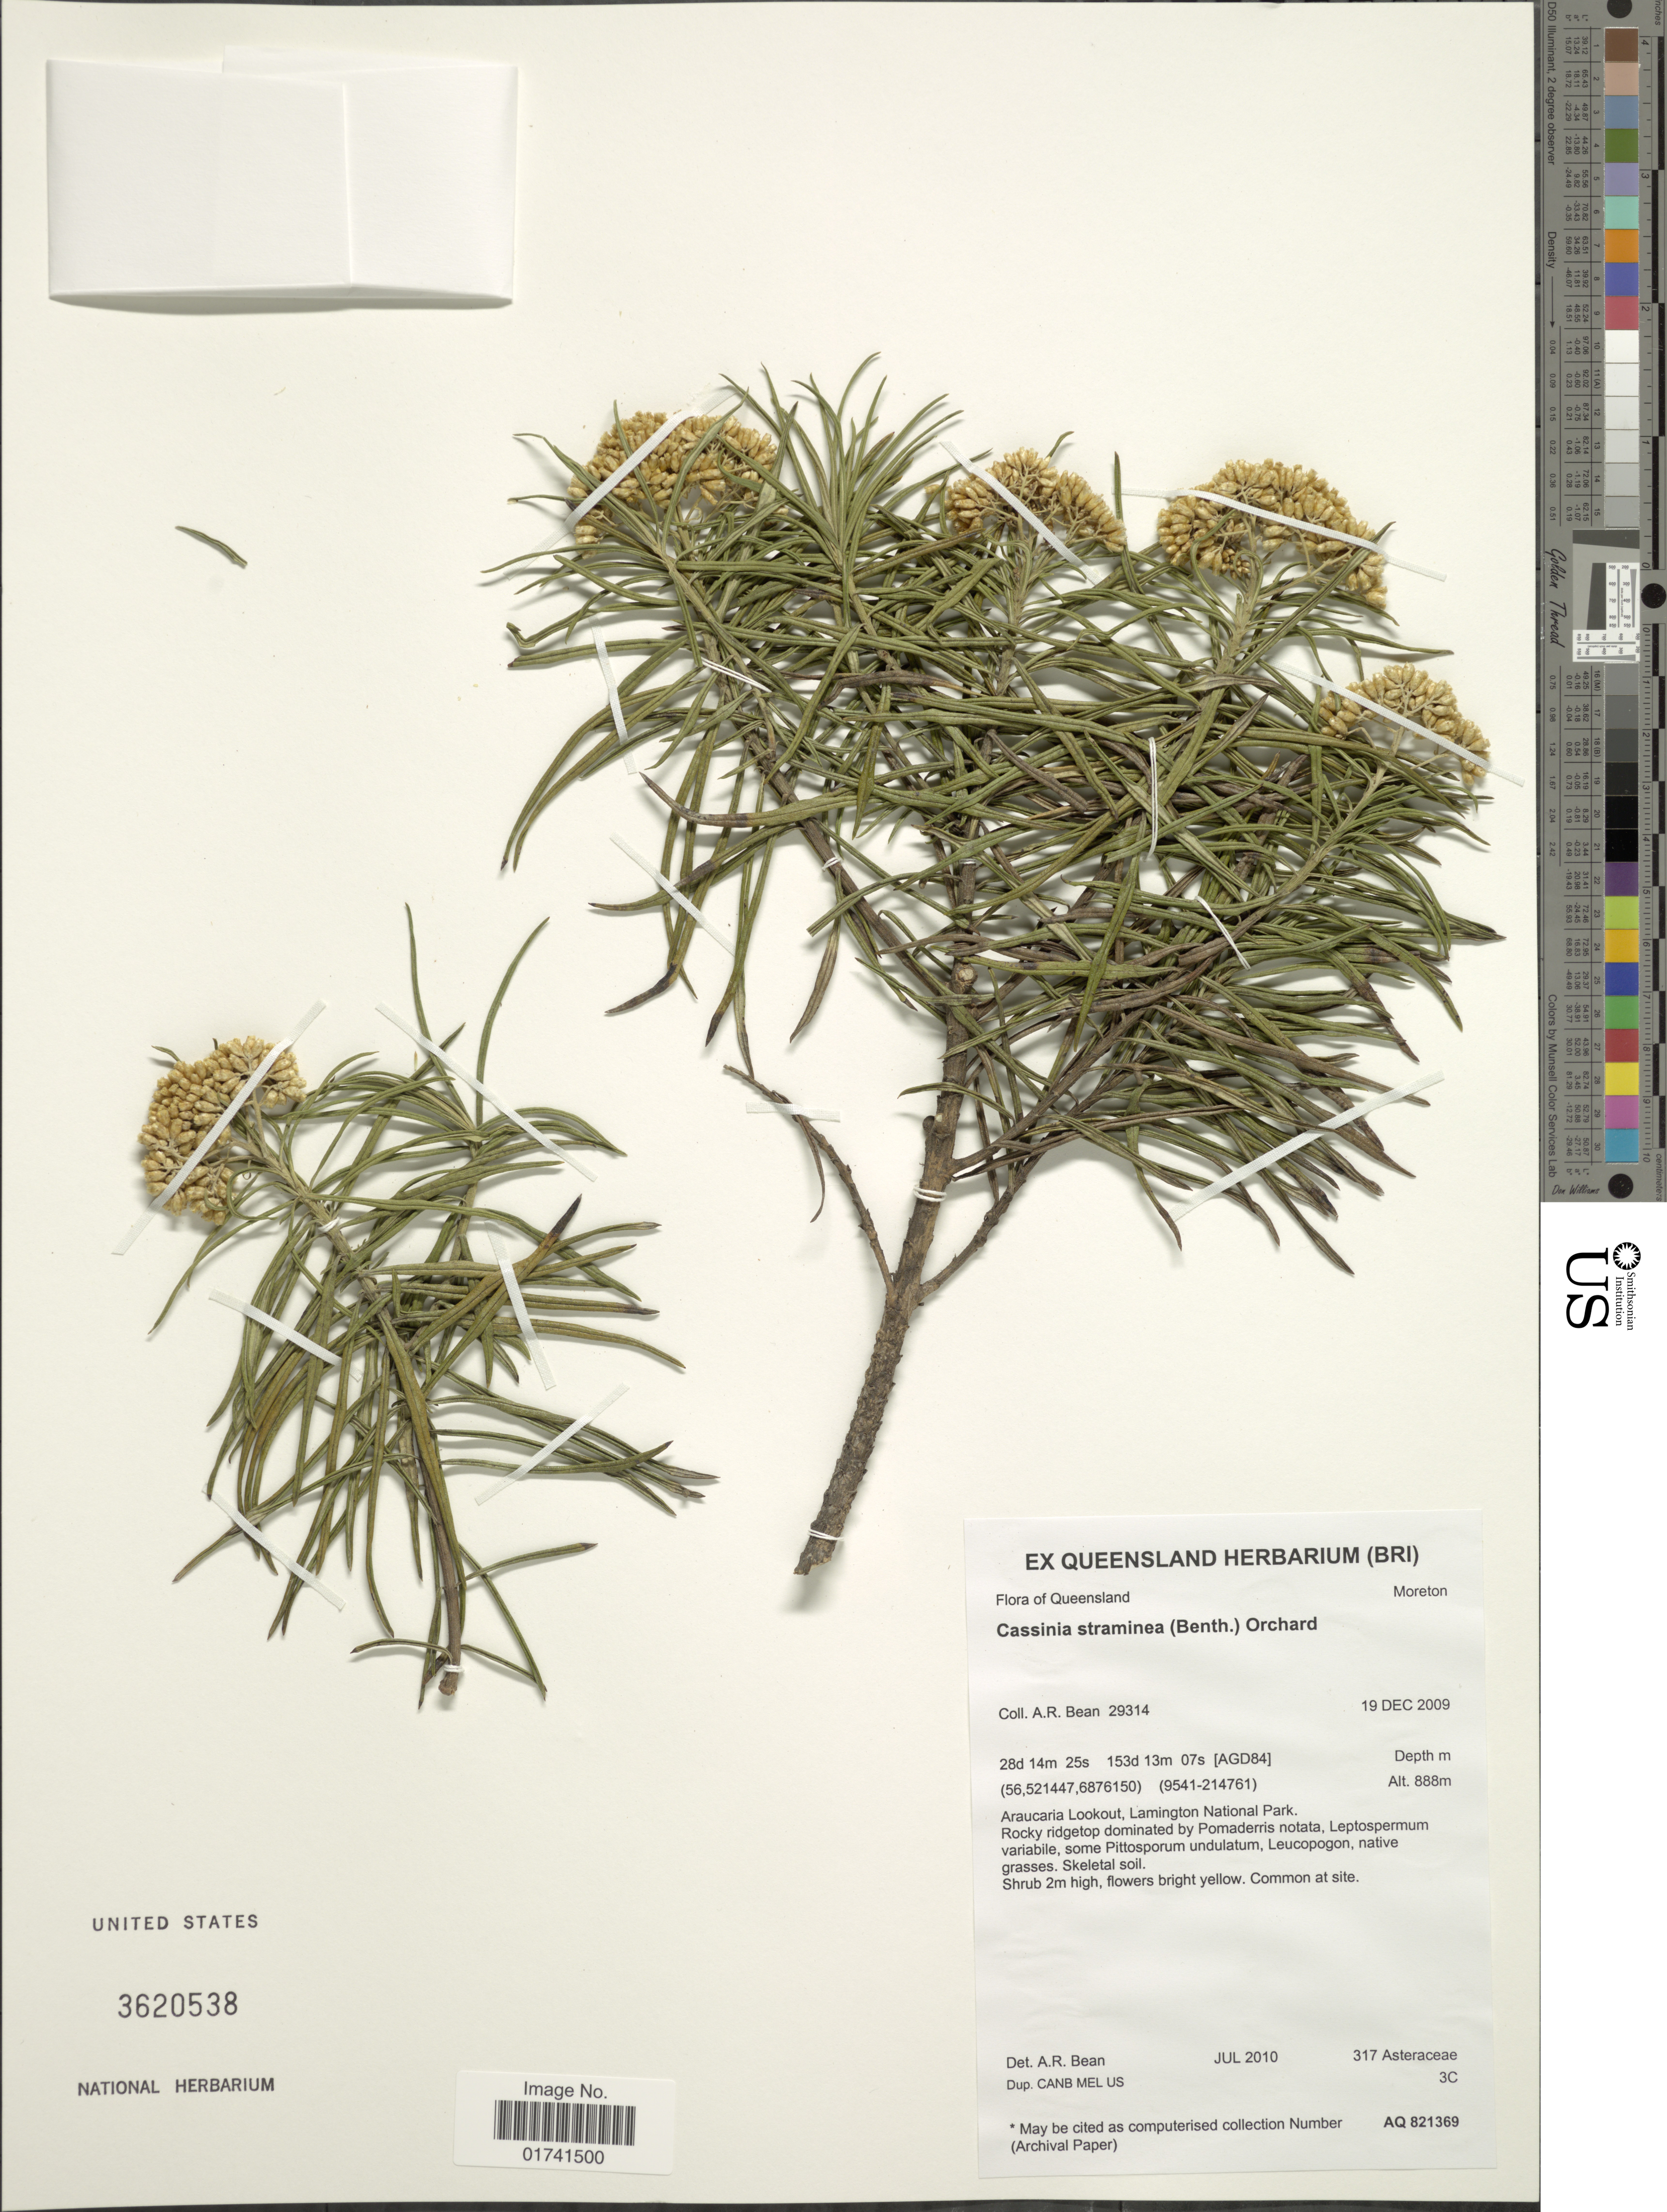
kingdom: Plantae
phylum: Tracheophyta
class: Magnoliopsida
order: Asterales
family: Asteraceae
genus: Cassinia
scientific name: Cassinia straminea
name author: (Benth.) Orchard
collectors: A. R. Bean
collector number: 29314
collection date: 2009-12-19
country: Australia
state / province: Queensland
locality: Moreton, Araucaria Lookout, Lamington National Park, Rocky ridgetop.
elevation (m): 888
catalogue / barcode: US 3620538